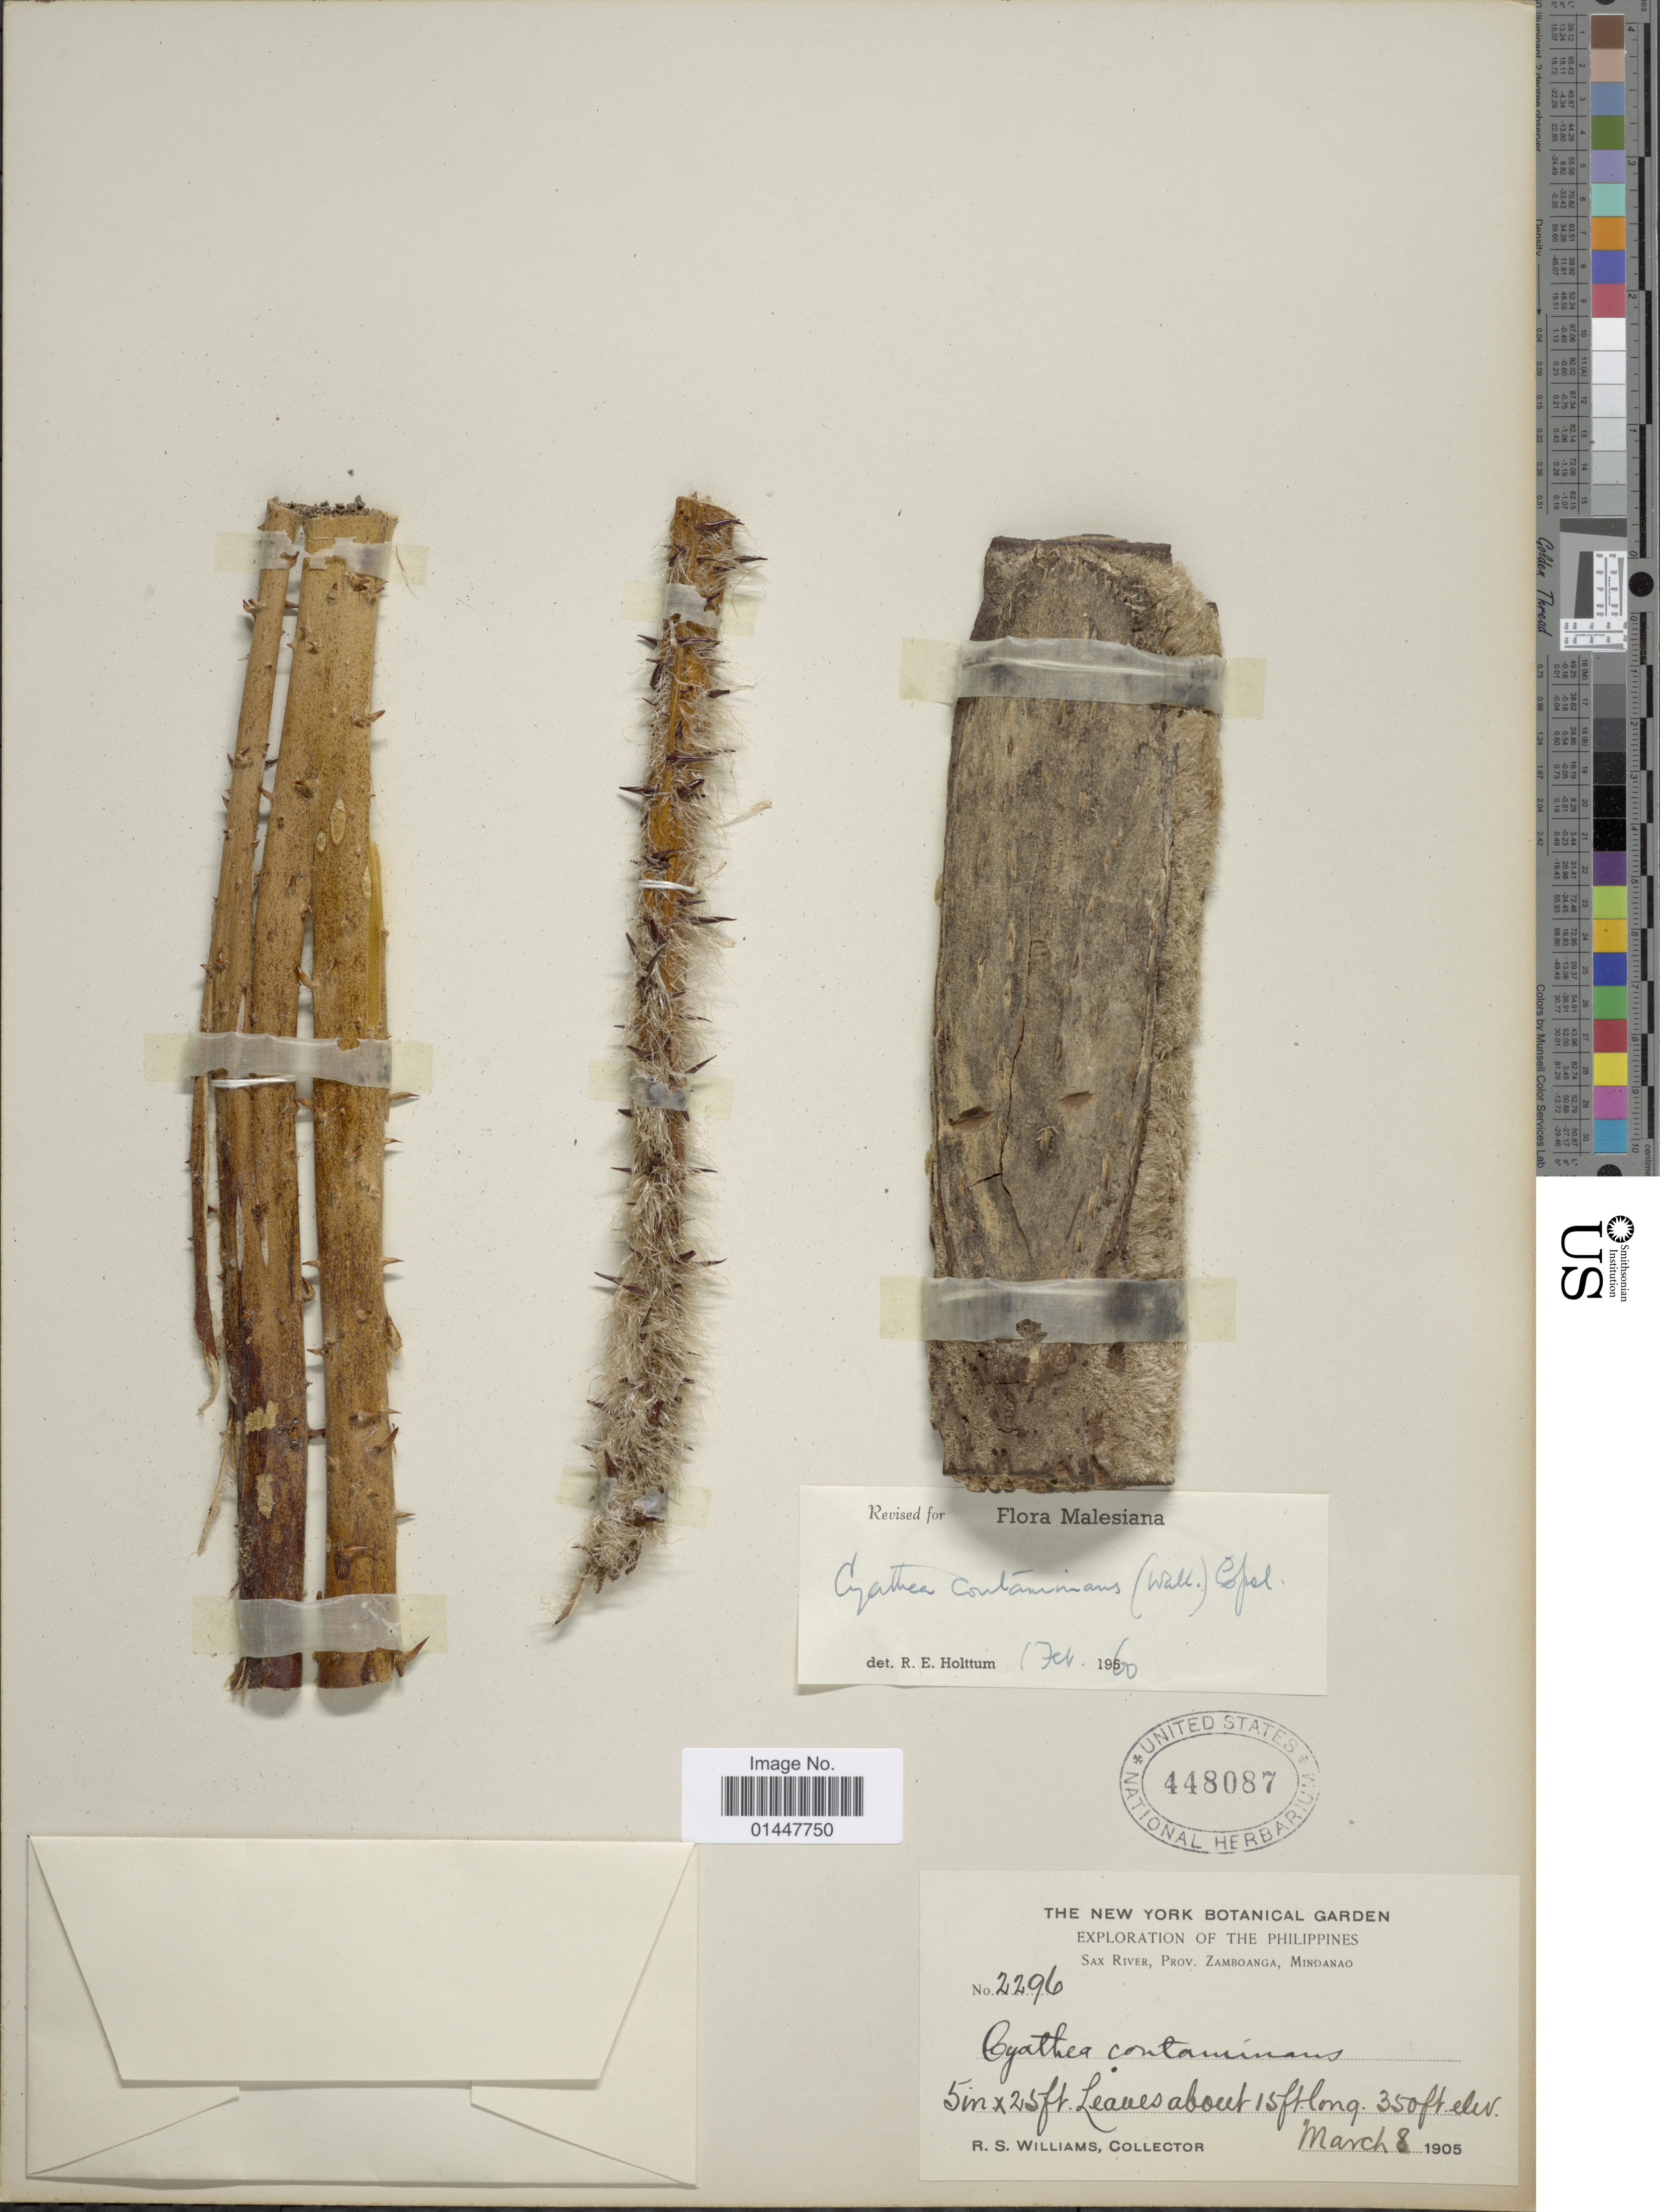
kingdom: Plantae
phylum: Tracheophyta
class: Polypodiopsida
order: Cyatheales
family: Cyatheaceae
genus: Sphaeropteris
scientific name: Sphaeropteris glauca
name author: (Blume) R.M. Tryon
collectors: R. S. Williams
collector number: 2296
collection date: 1905-03-08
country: Philippines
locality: Sax River, Prov. Zamboanga, Mindanao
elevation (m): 107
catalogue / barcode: US 448087